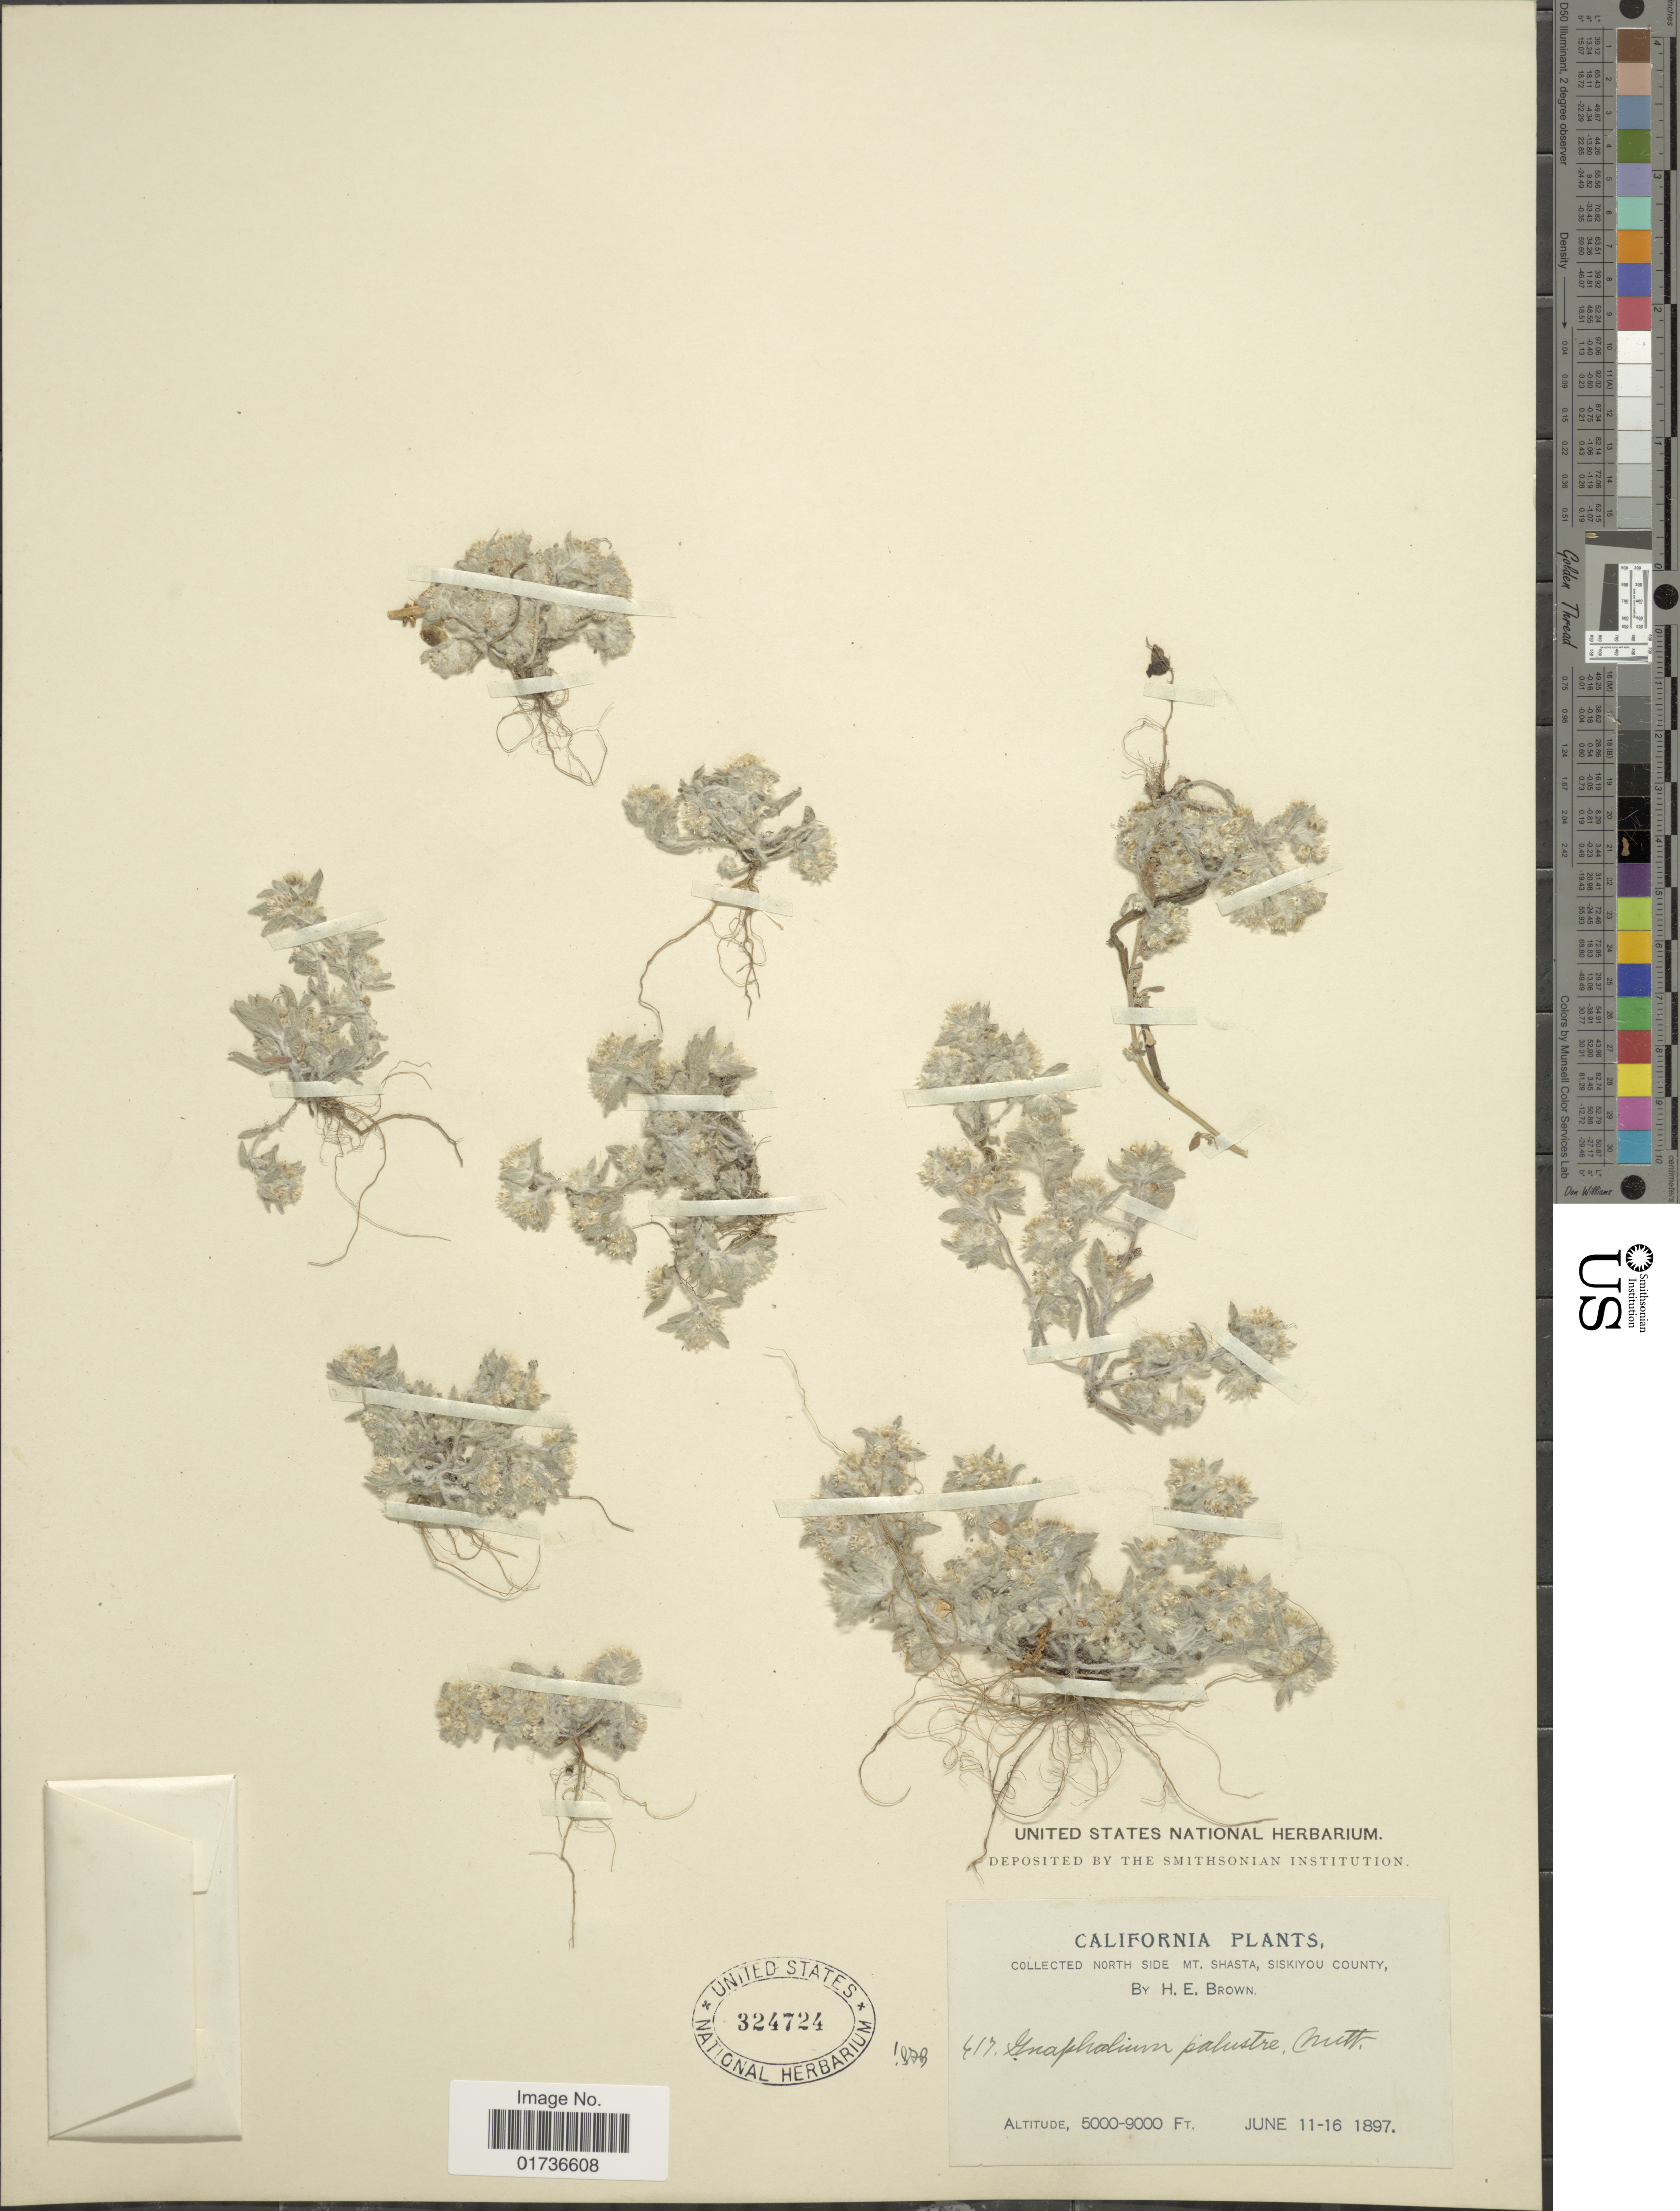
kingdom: Plantae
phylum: Tracheophyta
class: Magnoliopsida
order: Asterales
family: Asteraceae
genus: Gnaphalium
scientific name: Gnaphalium palustre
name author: Nutt.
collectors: H. E. Brown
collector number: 417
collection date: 1897-06-11/1897-06-16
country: United States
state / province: California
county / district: Siskiyou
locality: North side Mt Shasta, Siskiyou County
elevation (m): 1524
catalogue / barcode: US 324724